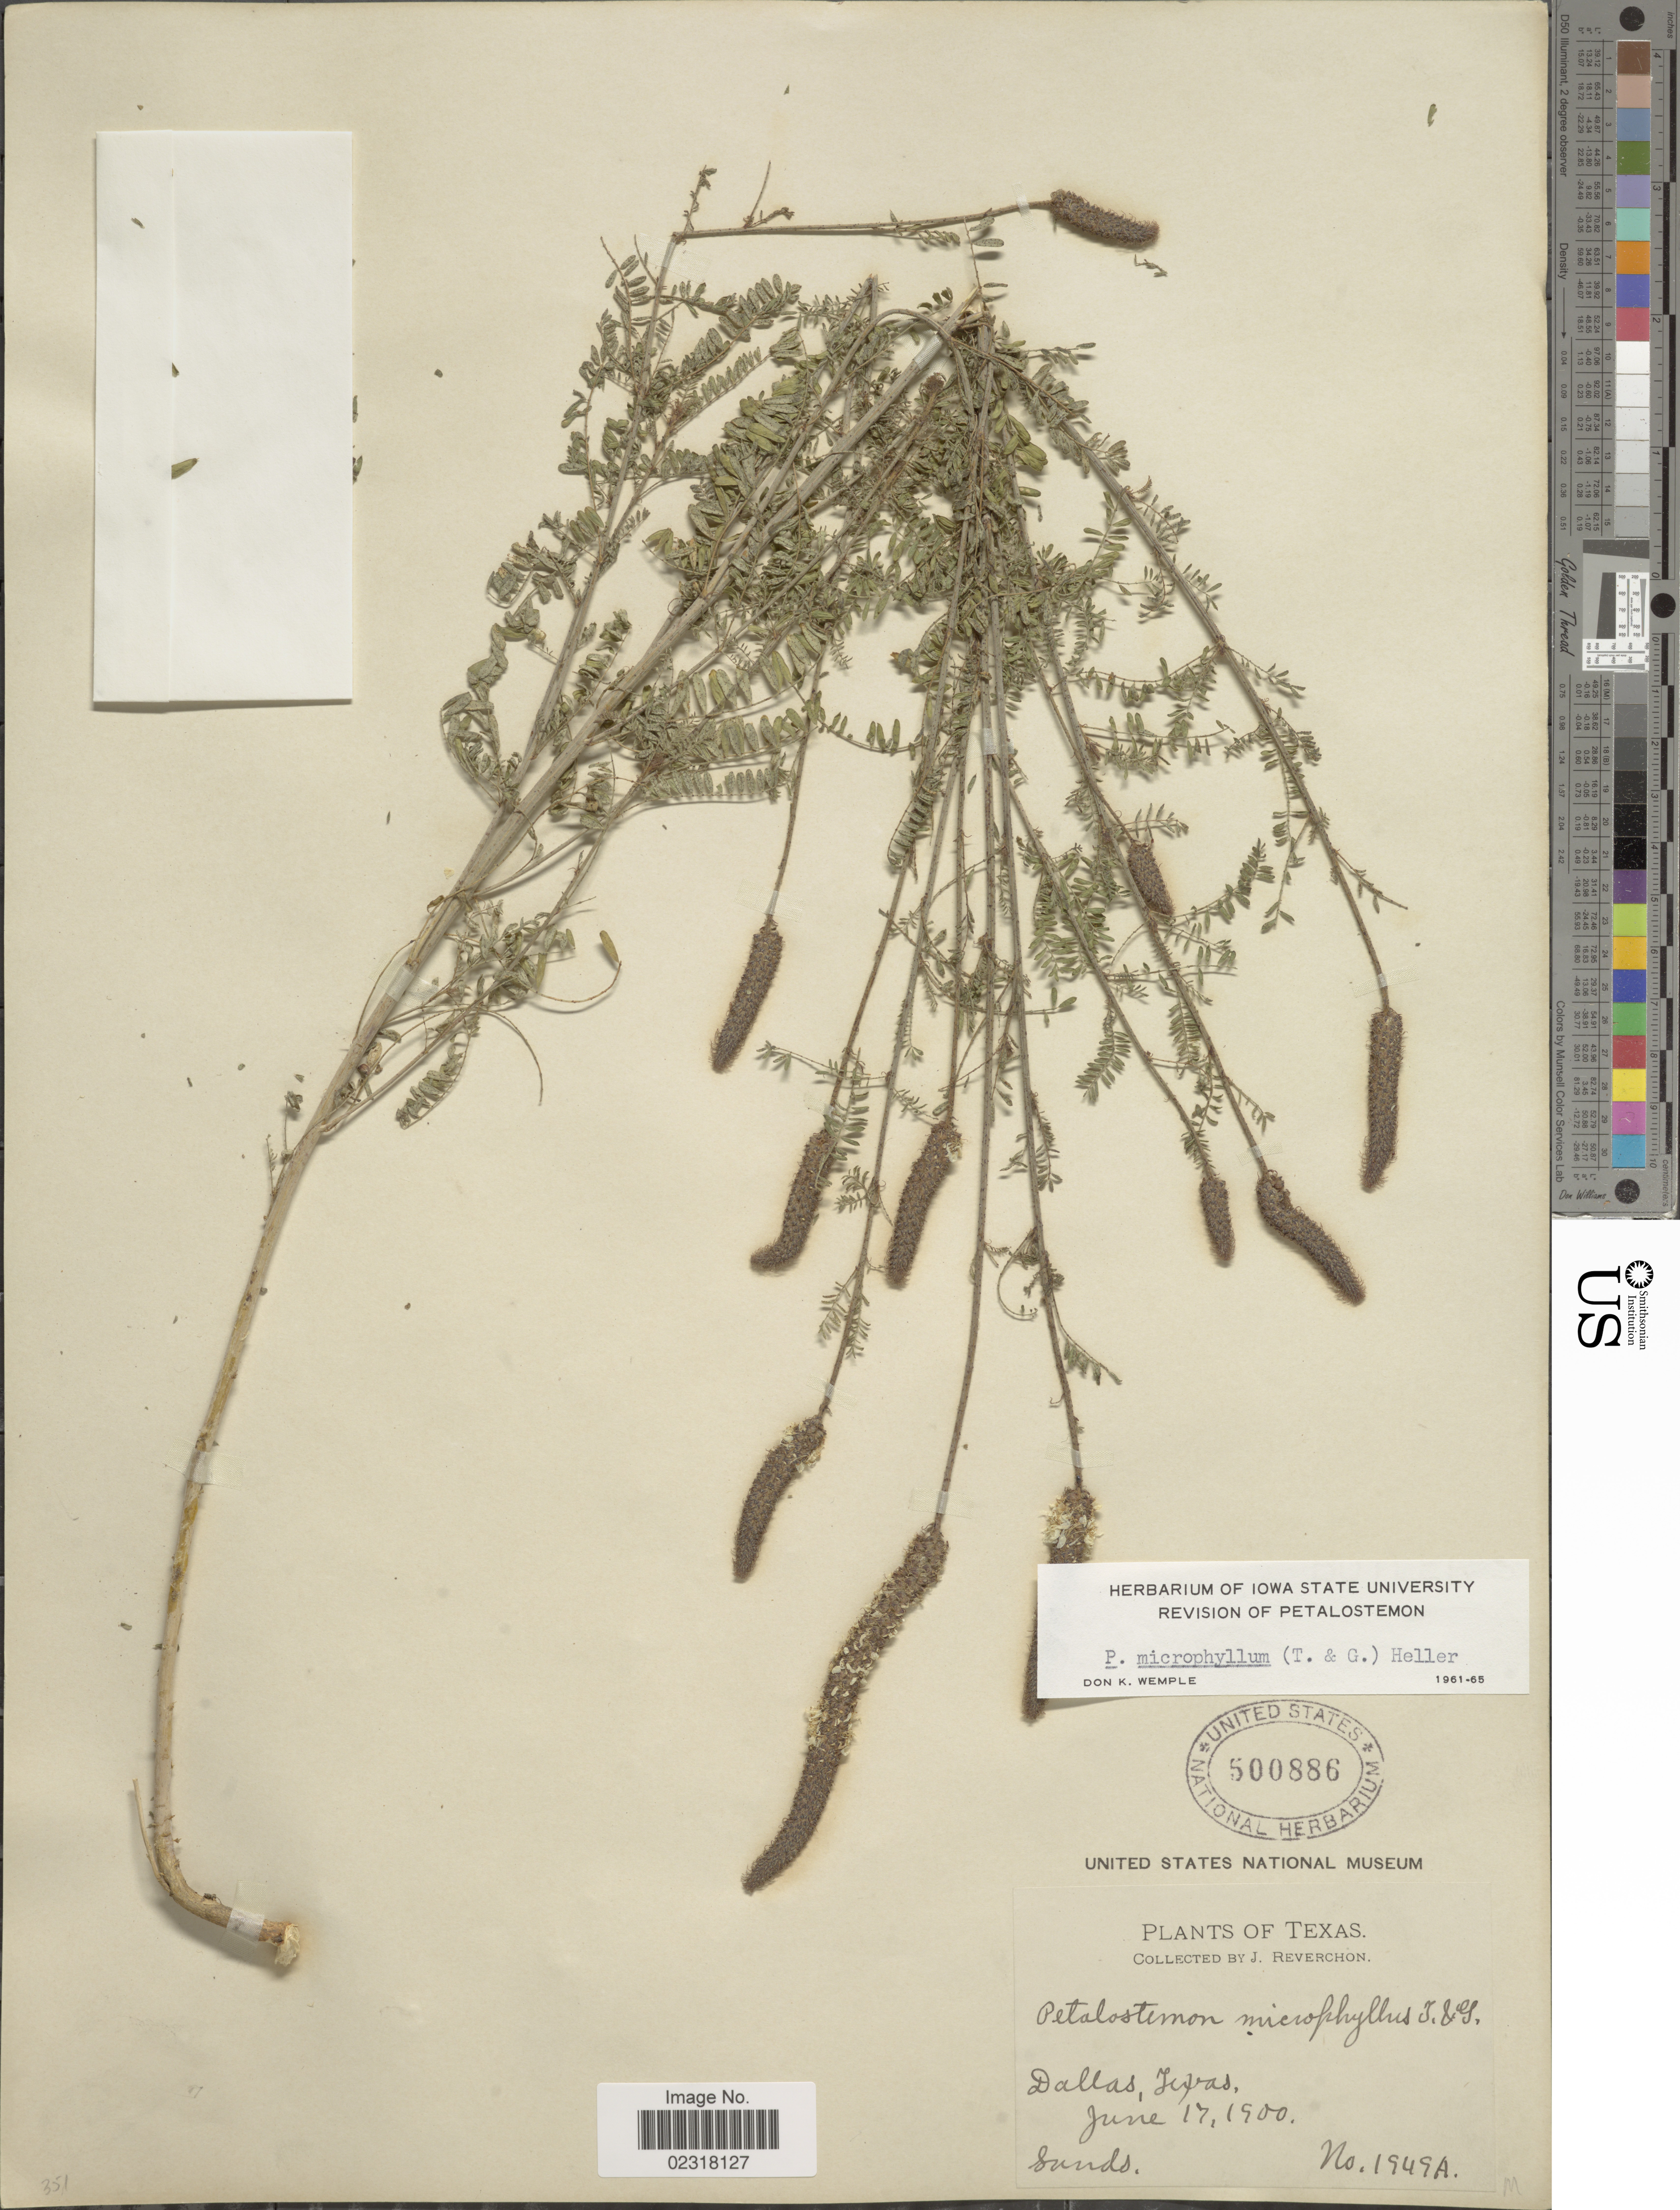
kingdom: Plantae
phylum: Tracheophyta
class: Magnoliopsida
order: Fabales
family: Fabaceae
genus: Dalea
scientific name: Dalea phleoides var. microphylla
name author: (Torr. & A. Gray) Barneby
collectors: J. Reverchon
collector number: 1949A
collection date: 1900-06-17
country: United States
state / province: Texas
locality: Dallas, sands.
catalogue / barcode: US 500886